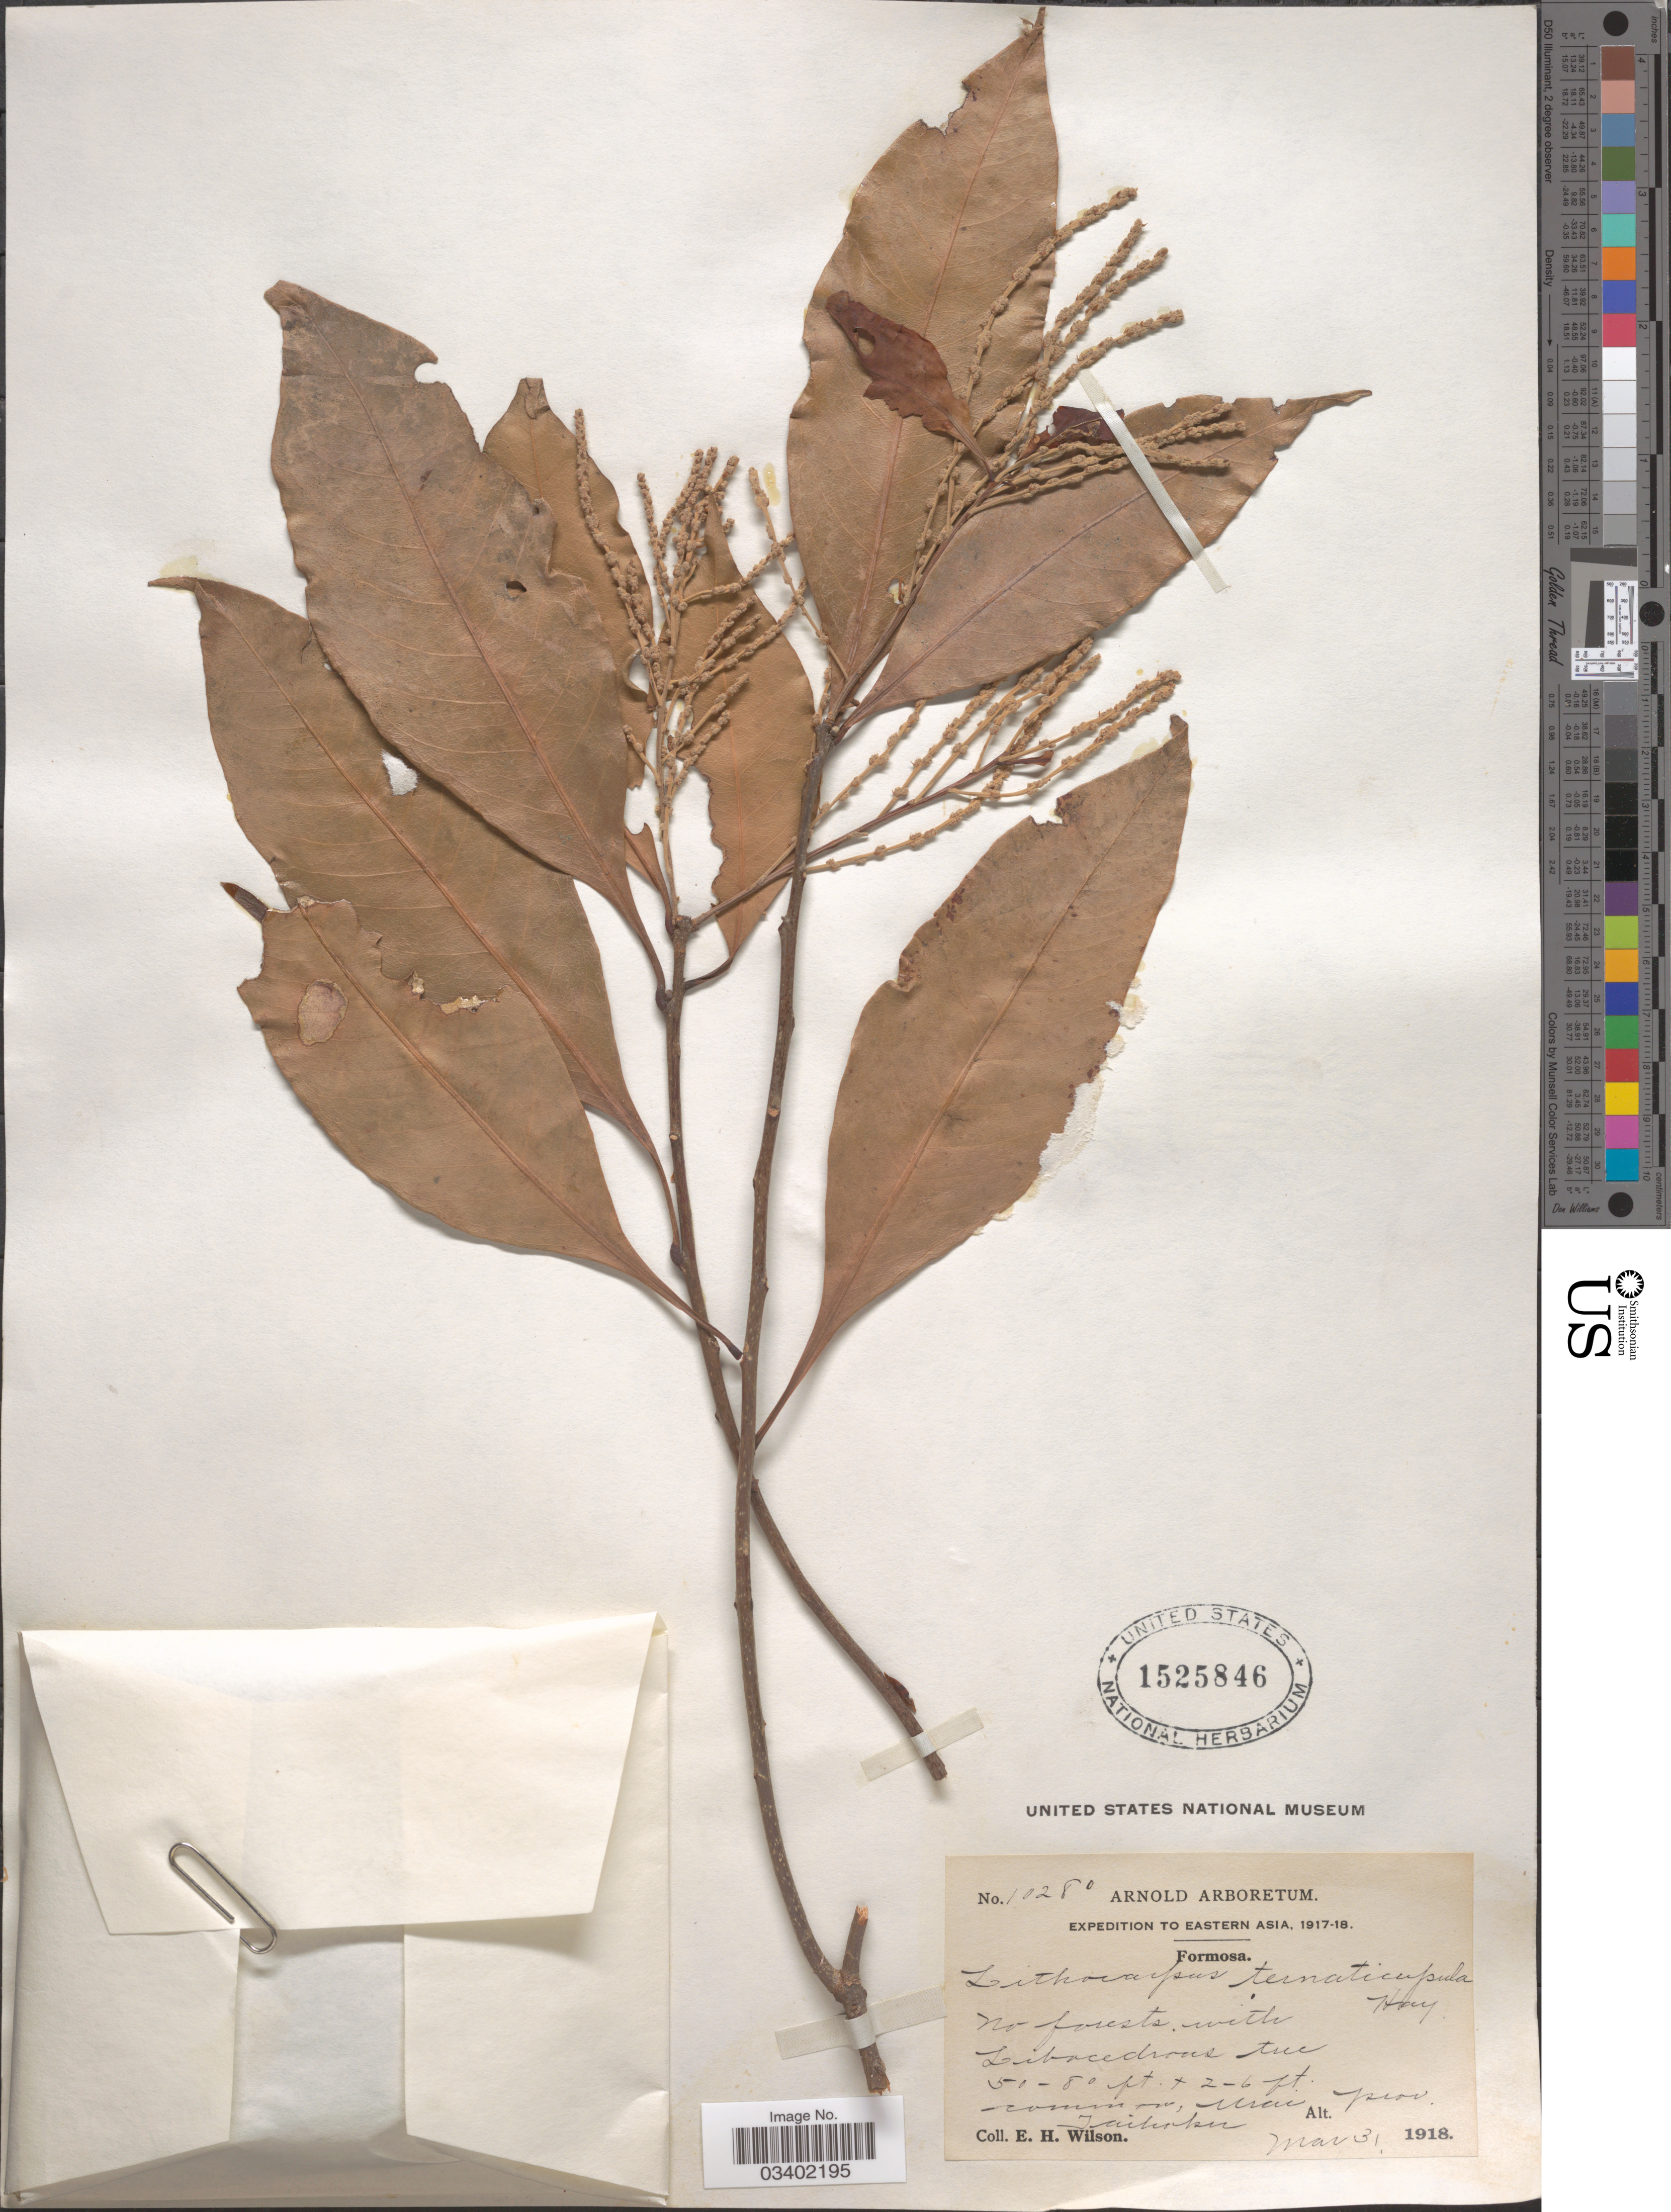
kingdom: Plantae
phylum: Tracheophyta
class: Magnoliopsida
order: Fagales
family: Fagaceae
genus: Lithocarpus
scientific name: Lithocarpus ternaticupulus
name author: (Hayata) Hayata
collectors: E. Wilson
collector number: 10280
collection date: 1918-03-31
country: Taiwan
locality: Formosa. Urai prov. Taikoku.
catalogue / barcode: US 1525846